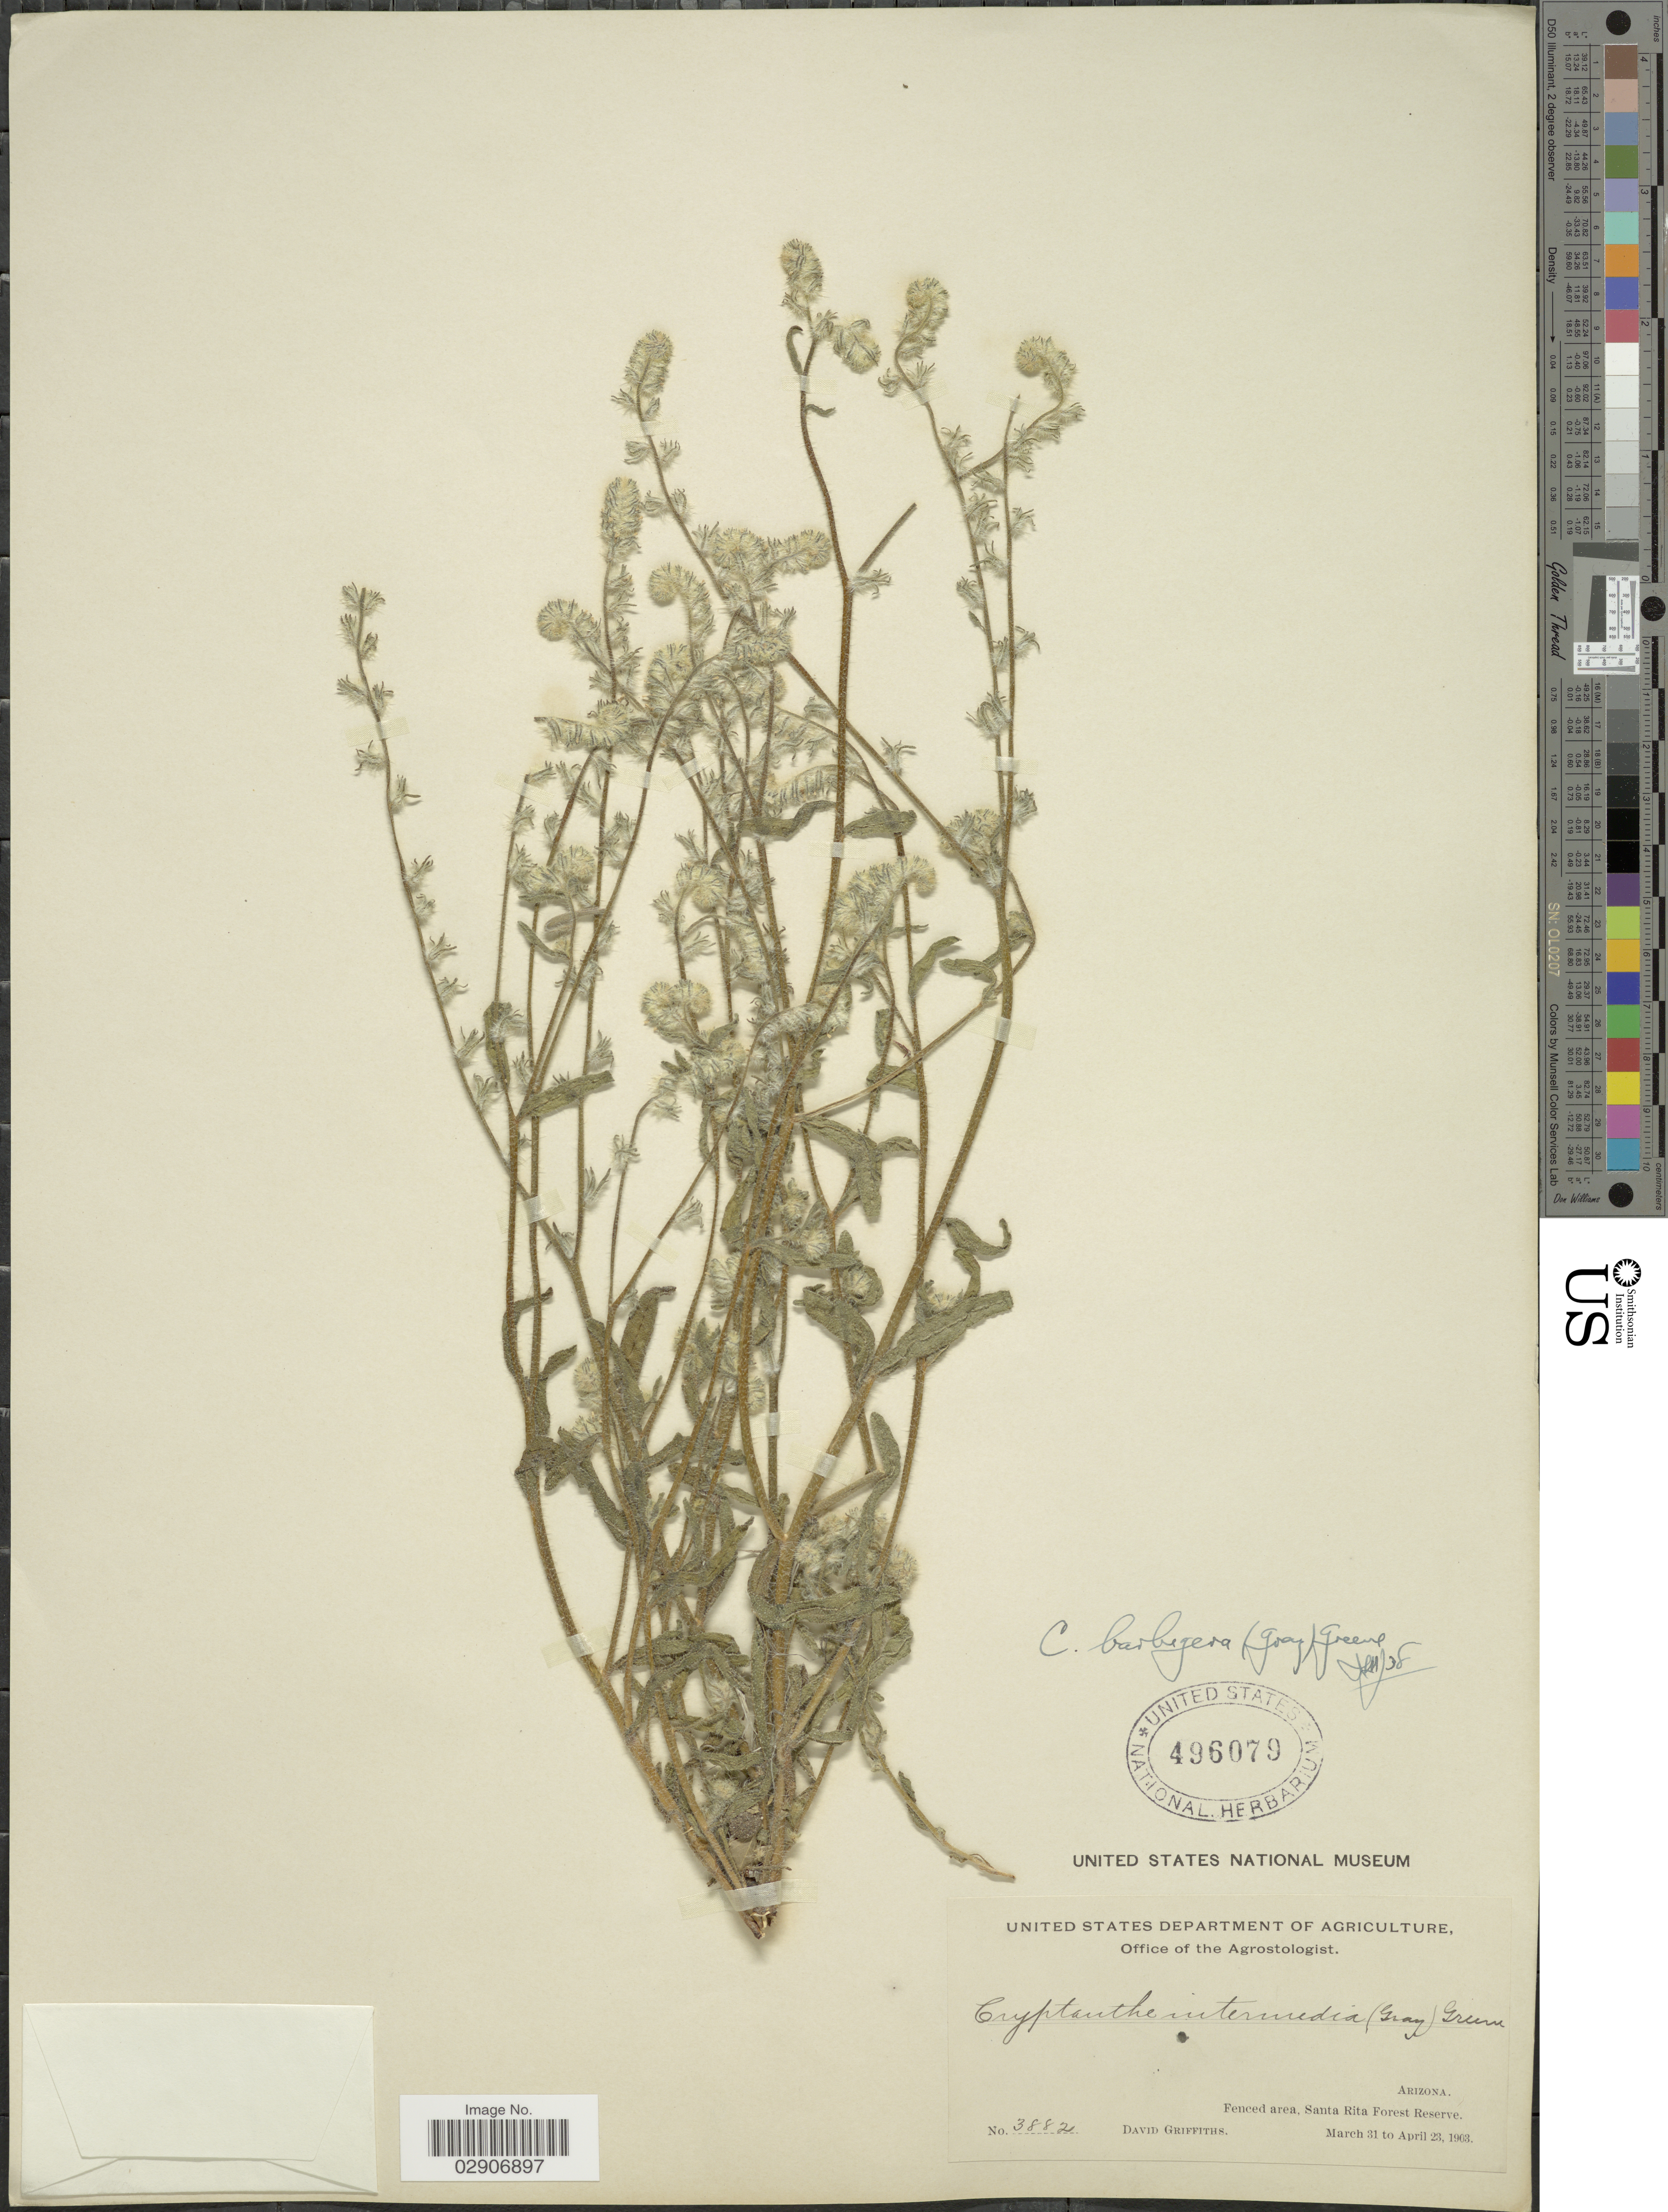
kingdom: Plantae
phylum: Tracheophyta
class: Magnoliopsida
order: Boraginales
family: Boraginaceae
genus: Cryptantha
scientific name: Cryptantha barbigera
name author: (A. Gray) Greene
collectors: D. Griffiths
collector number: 3882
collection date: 1903-03-31/1903-04-23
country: United States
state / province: Arizona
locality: Fenced area, Santa Rita Forest Reserve.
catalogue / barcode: US 496079